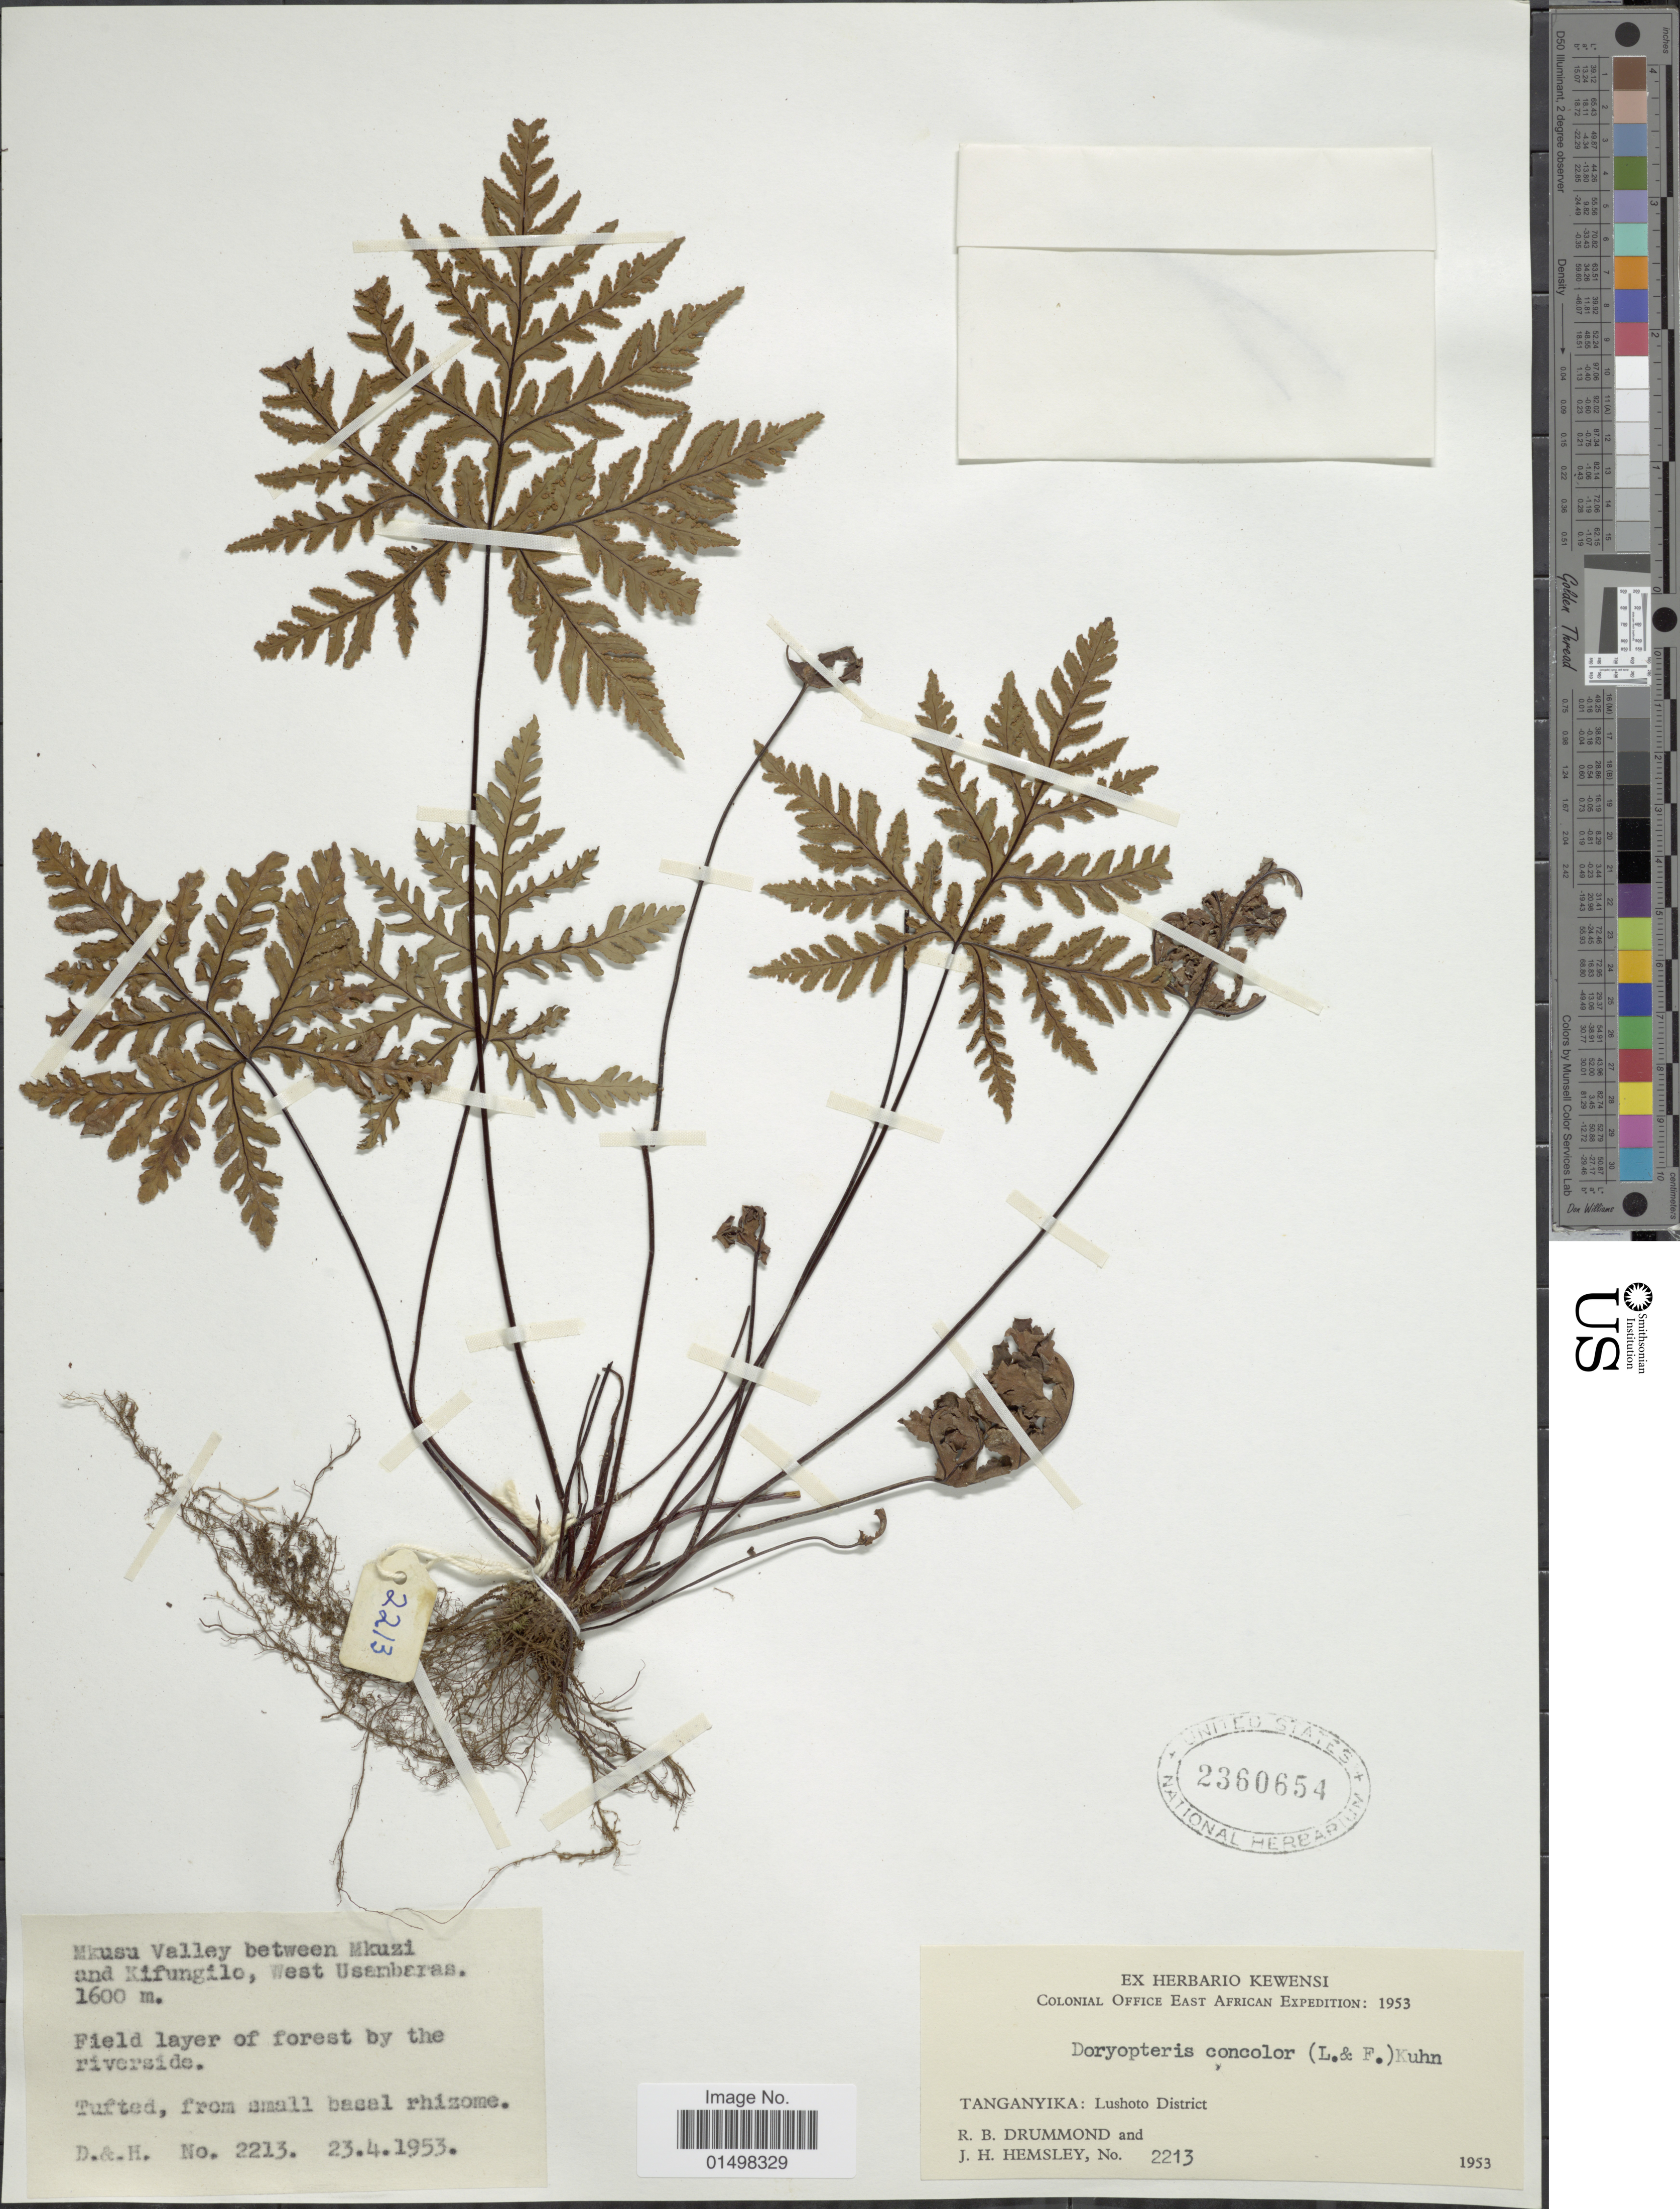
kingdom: Plantae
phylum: Tracheophyta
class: Polypodiopsida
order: Polypodiales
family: Pteridaceae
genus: Doryopteris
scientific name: Doryopteris concolor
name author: (Langsd. & Fisch.) Kuhn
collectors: R. Drummond & J. H. Hemsley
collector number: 2213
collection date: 1953-04-23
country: Tanzania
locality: Lushuto District. Mkusu Valley between Mkuzi and Kifungilo, West Usamberas.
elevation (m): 1600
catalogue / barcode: US 2360654